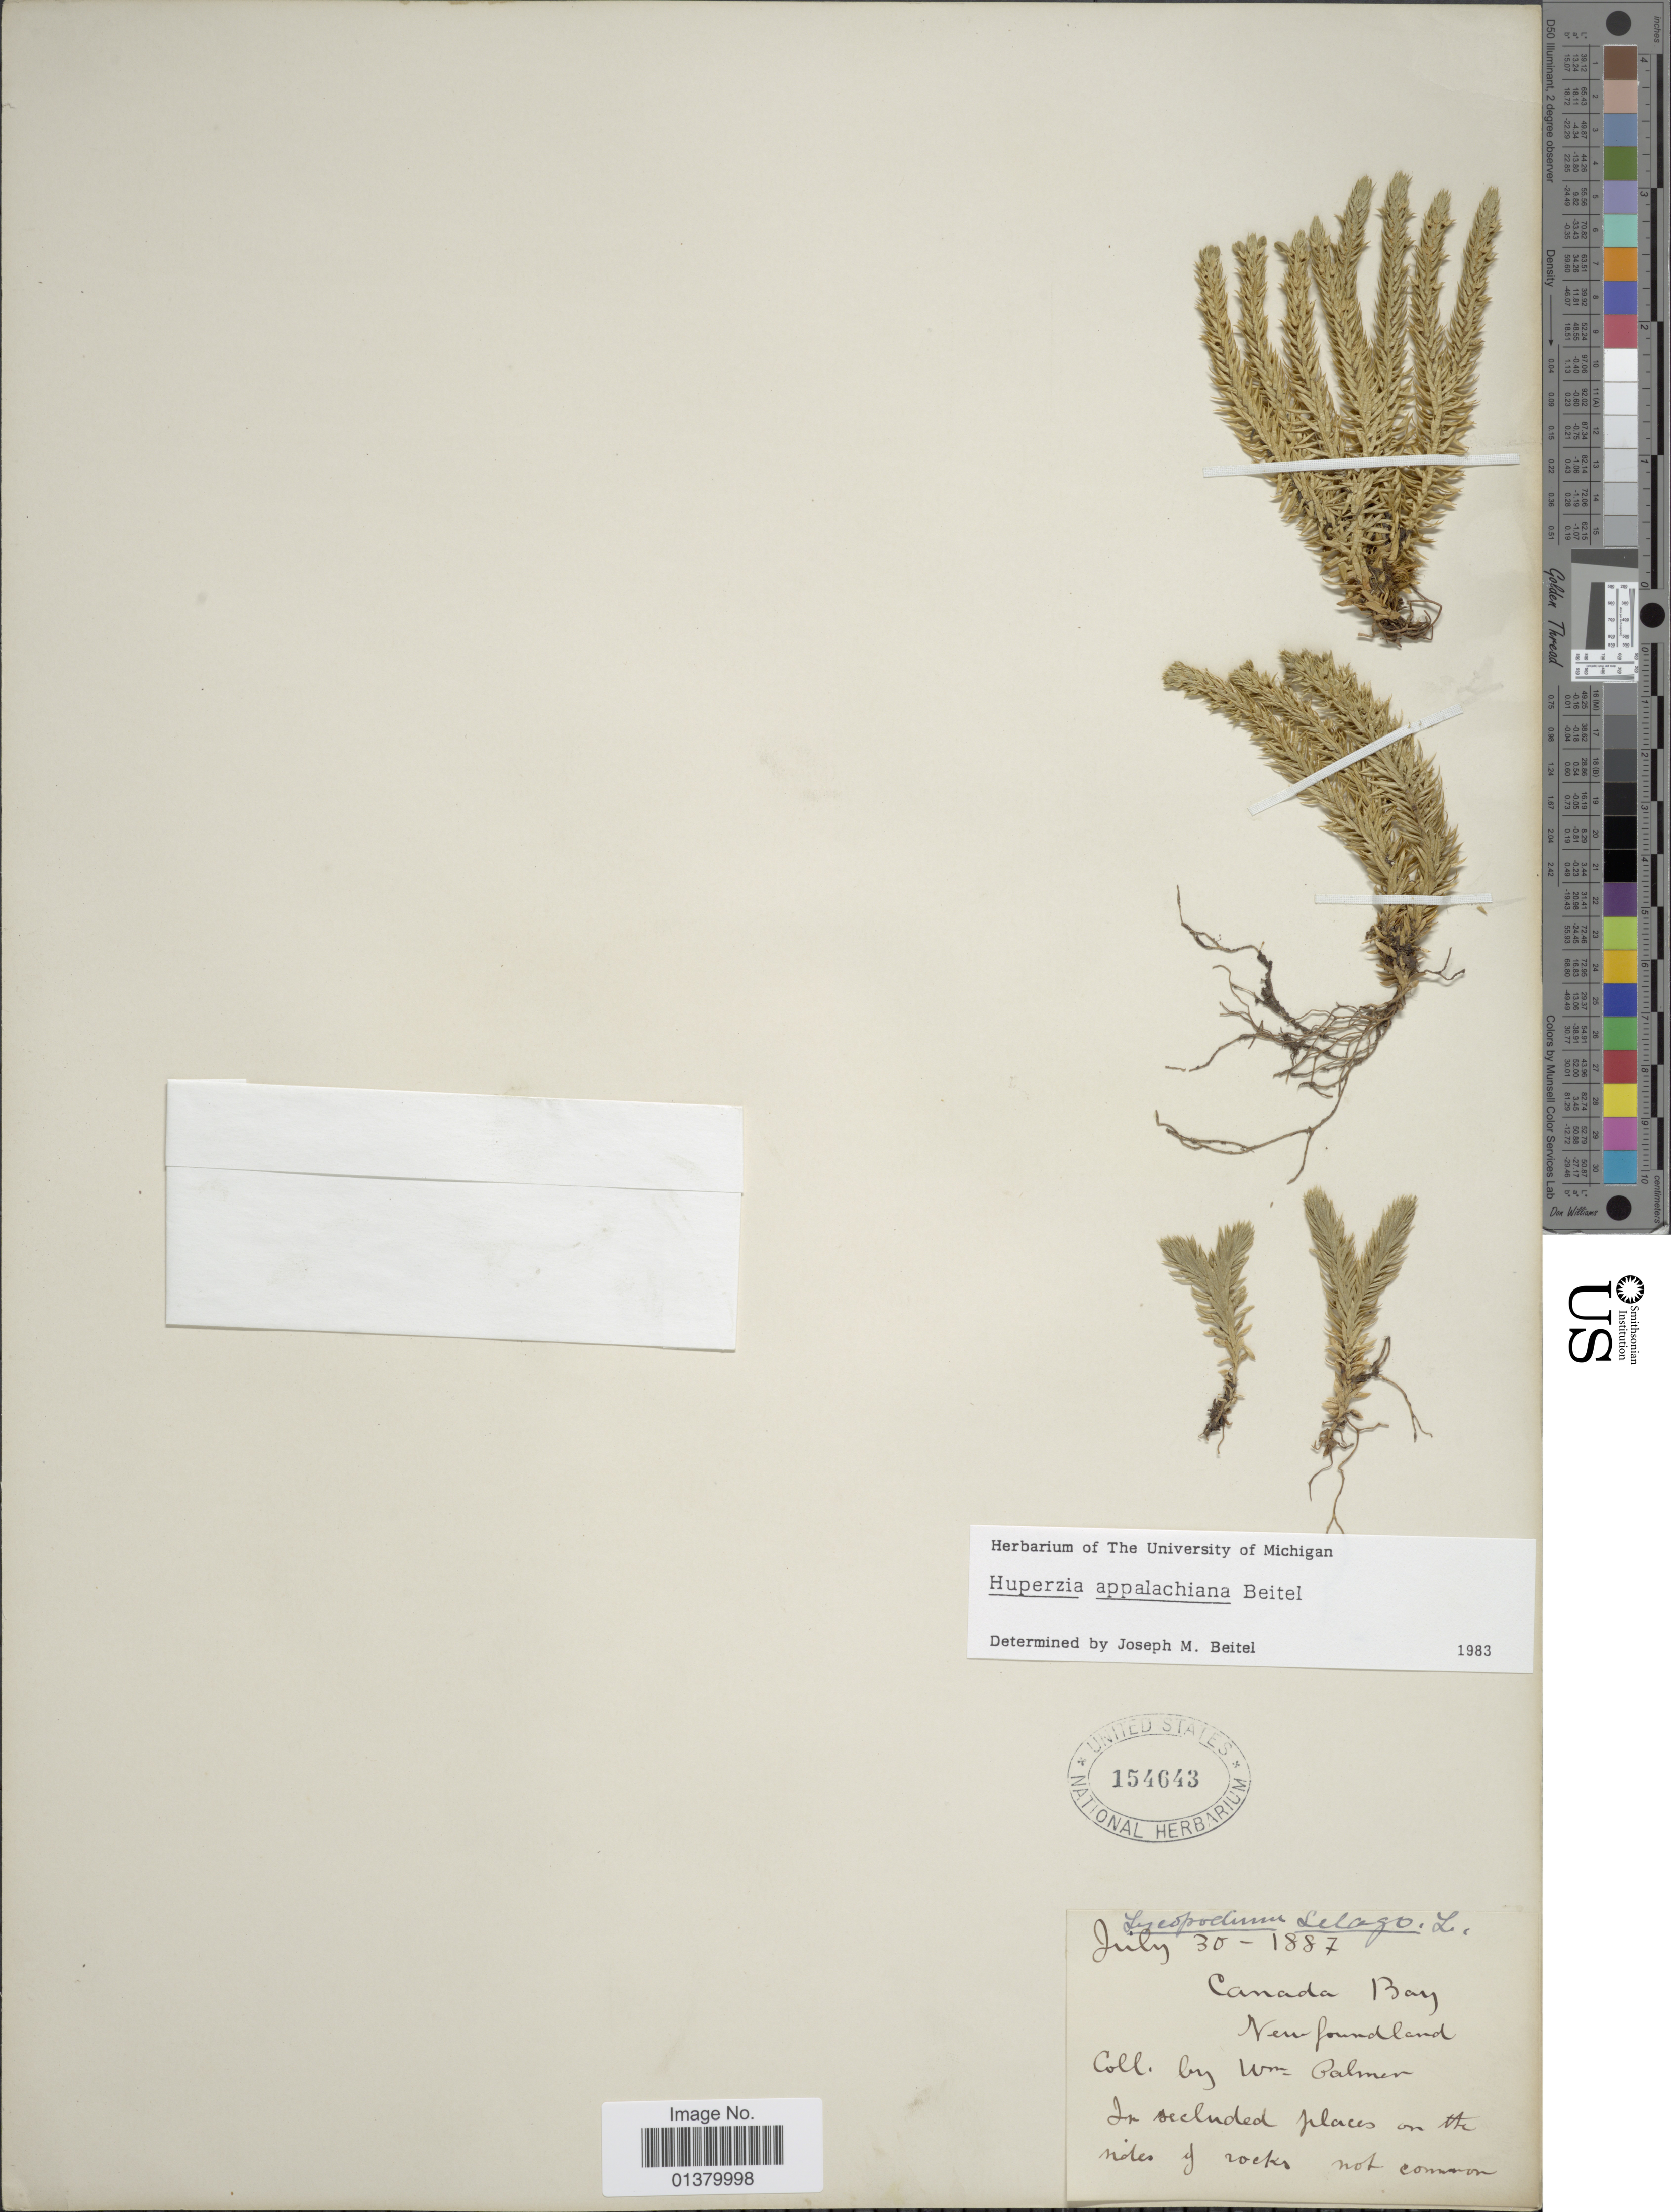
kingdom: Plantae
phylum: Tracheophyta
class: Lycopodiopsida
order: Lycopodiales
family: Lycopodiaceae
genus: Huperzia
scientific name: Huperzia appalachiana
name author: Beitel & Mickel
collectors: Palmer, --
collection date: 1887-07-30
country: Canada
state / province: Newfoundland and Labrador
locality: Canada bay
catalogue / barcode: US 154643